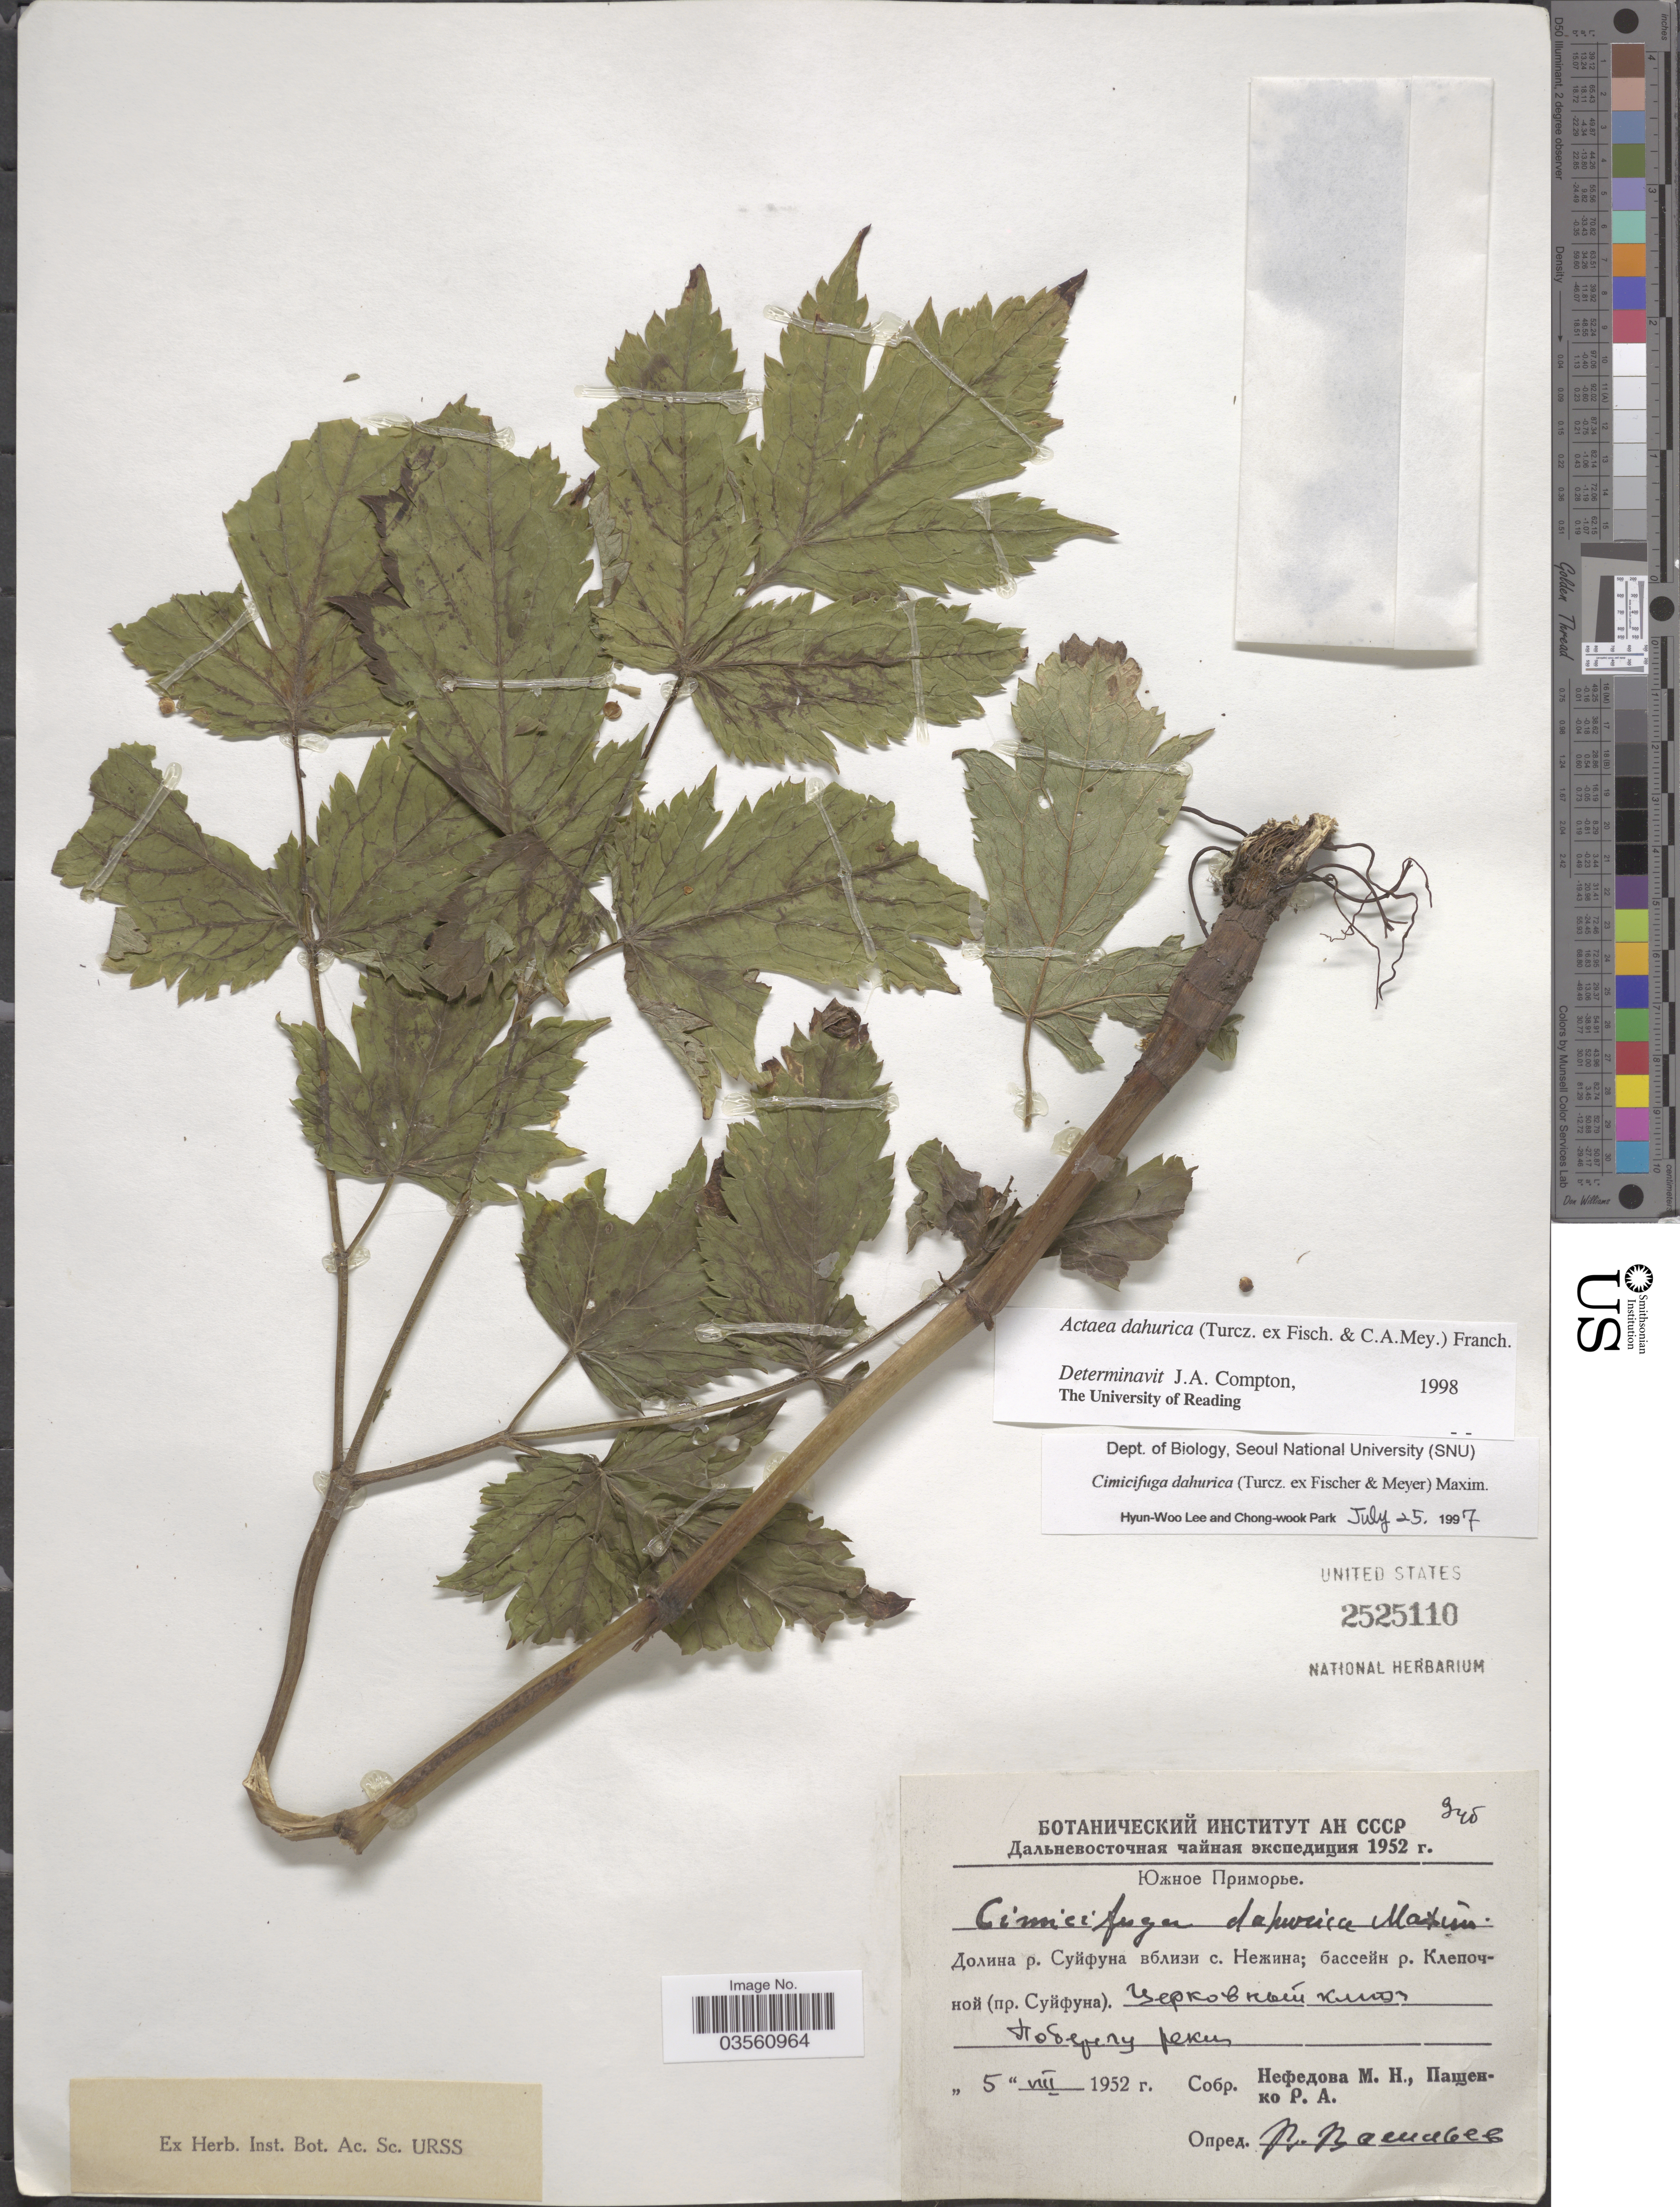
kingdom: Plantae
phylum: Tracheophyta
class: Magnoliopsida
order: Ranunculales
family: Ranunculaceae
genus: Actaea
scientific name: Actaea dahurica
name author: (Turcz. ex Fisch. & C.A. Mey.) Franch.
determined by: Compton, J. A.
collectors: M. Nefedova & R. Pashchenko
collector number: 340*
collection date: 1952-08-05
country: Russian Federation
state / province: Primorsky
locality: Valley of river Saifun near village Nazhino, basin of river Klepochnaya.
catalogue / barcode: US 2525110